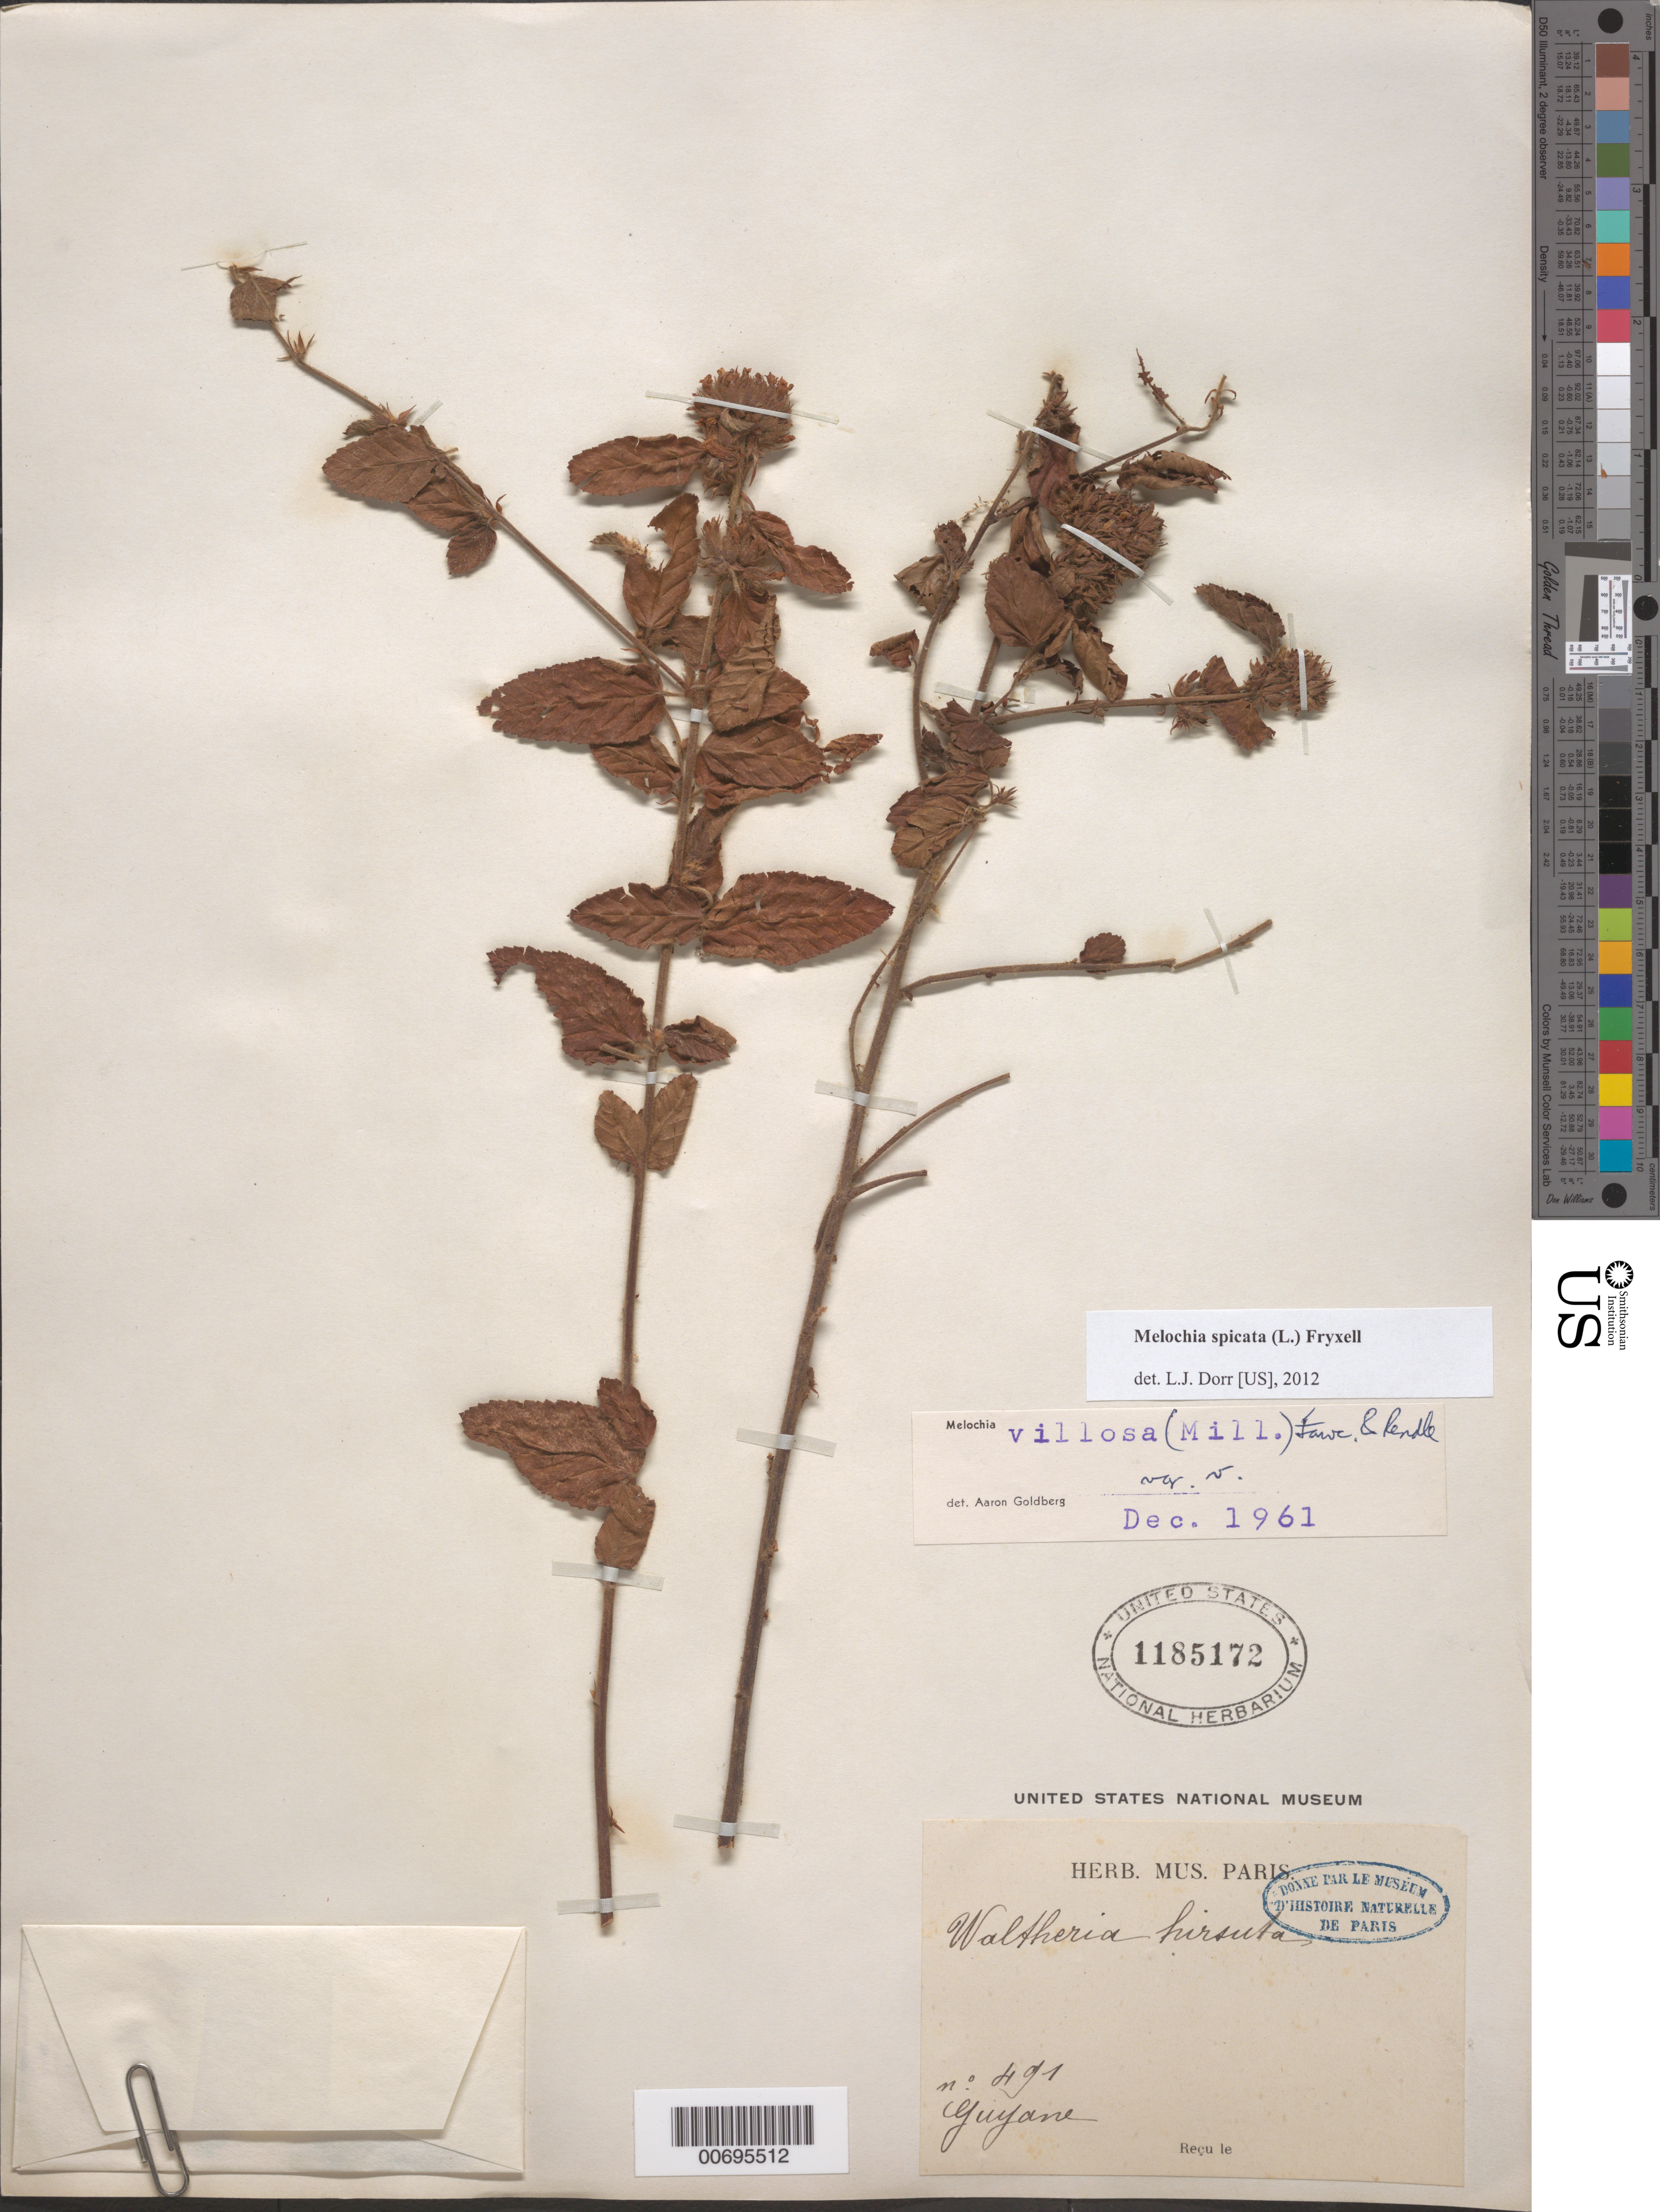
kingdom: Plantae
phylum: Tracheophyta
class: Magnoliopsida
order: Malvales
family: Malvaceae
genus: Melochia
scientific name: Melochia spicata var. spicata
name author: (L.) Fryxell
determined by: Dorr, L. J., (BOT), Smithsonian Institution - National Museum of Natural History (UNITED STATES)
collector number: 491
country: French Guiana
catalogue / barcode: US 1185172